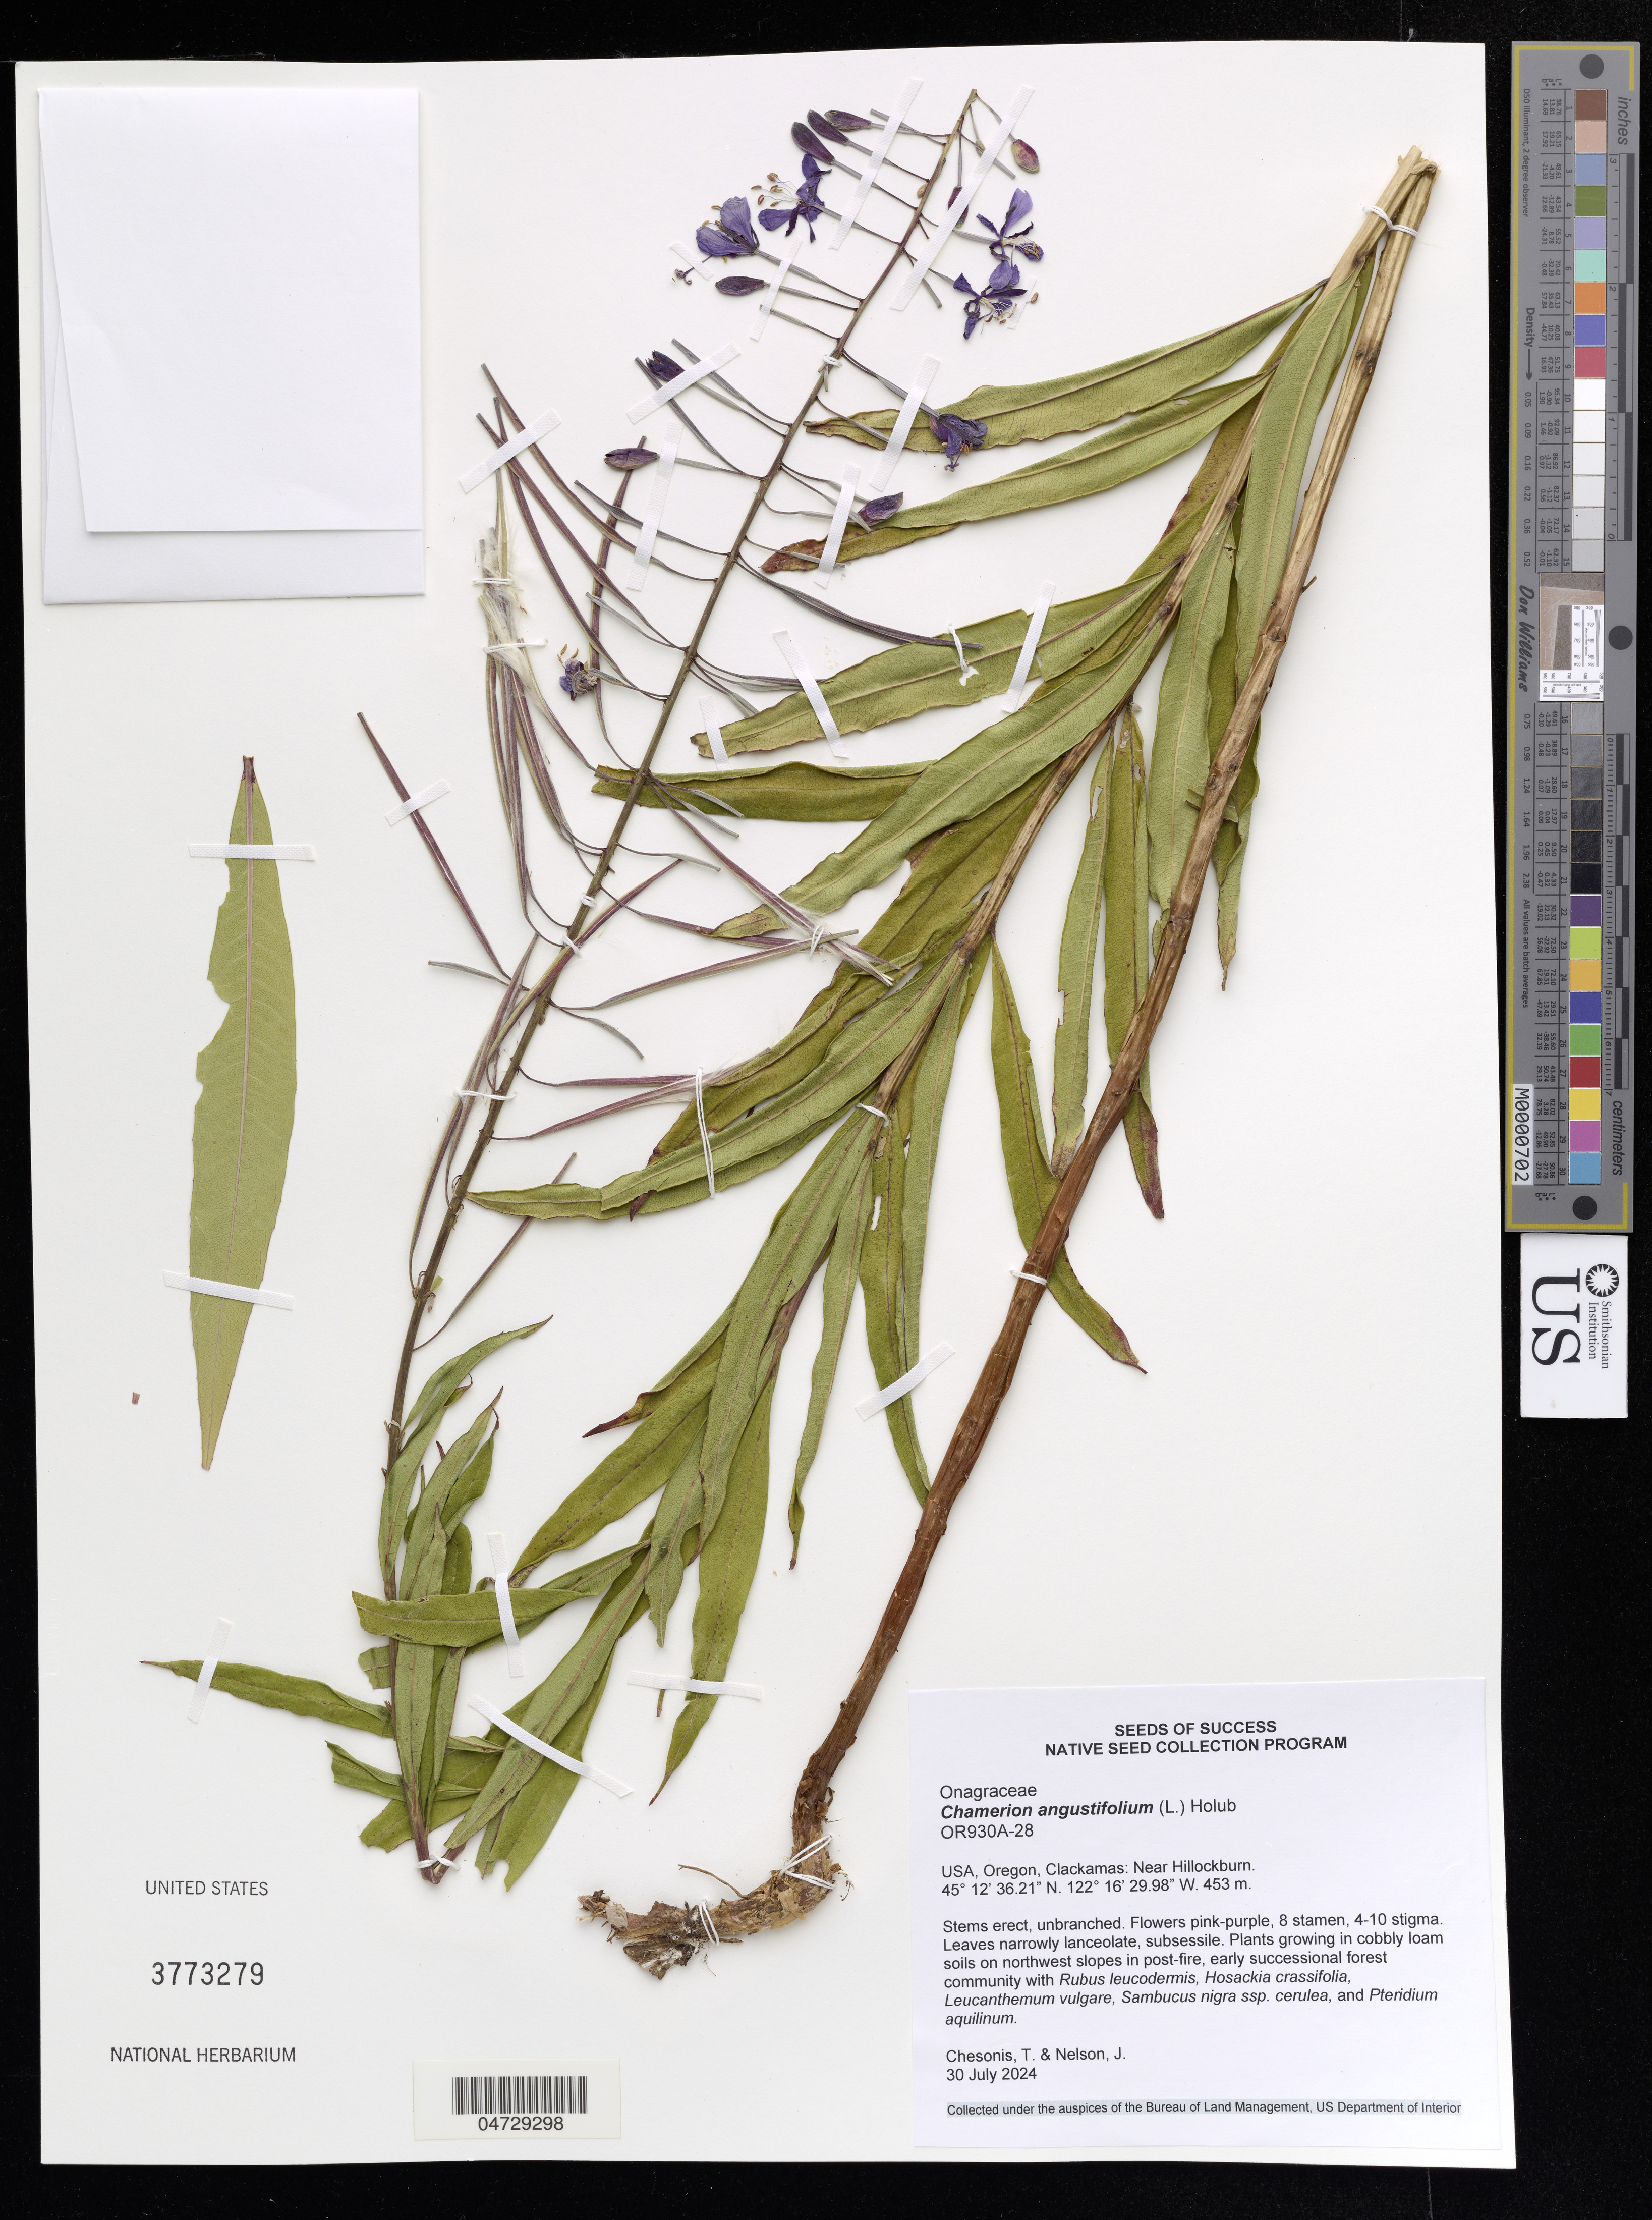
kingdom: Plantae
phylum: Tracheophyta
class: Magnoliopsida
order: Myrtales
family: Onagraceae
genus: Chamerion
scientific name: Chamerion angustifolium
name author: (L.) Holub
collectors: T. Chesonis & J. Nelson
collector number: OR930A-28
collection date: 2024-07-30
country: United States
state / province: Oregon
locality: Clackamas: Near Hillockburn.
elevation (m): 453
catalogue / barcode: US 3773279